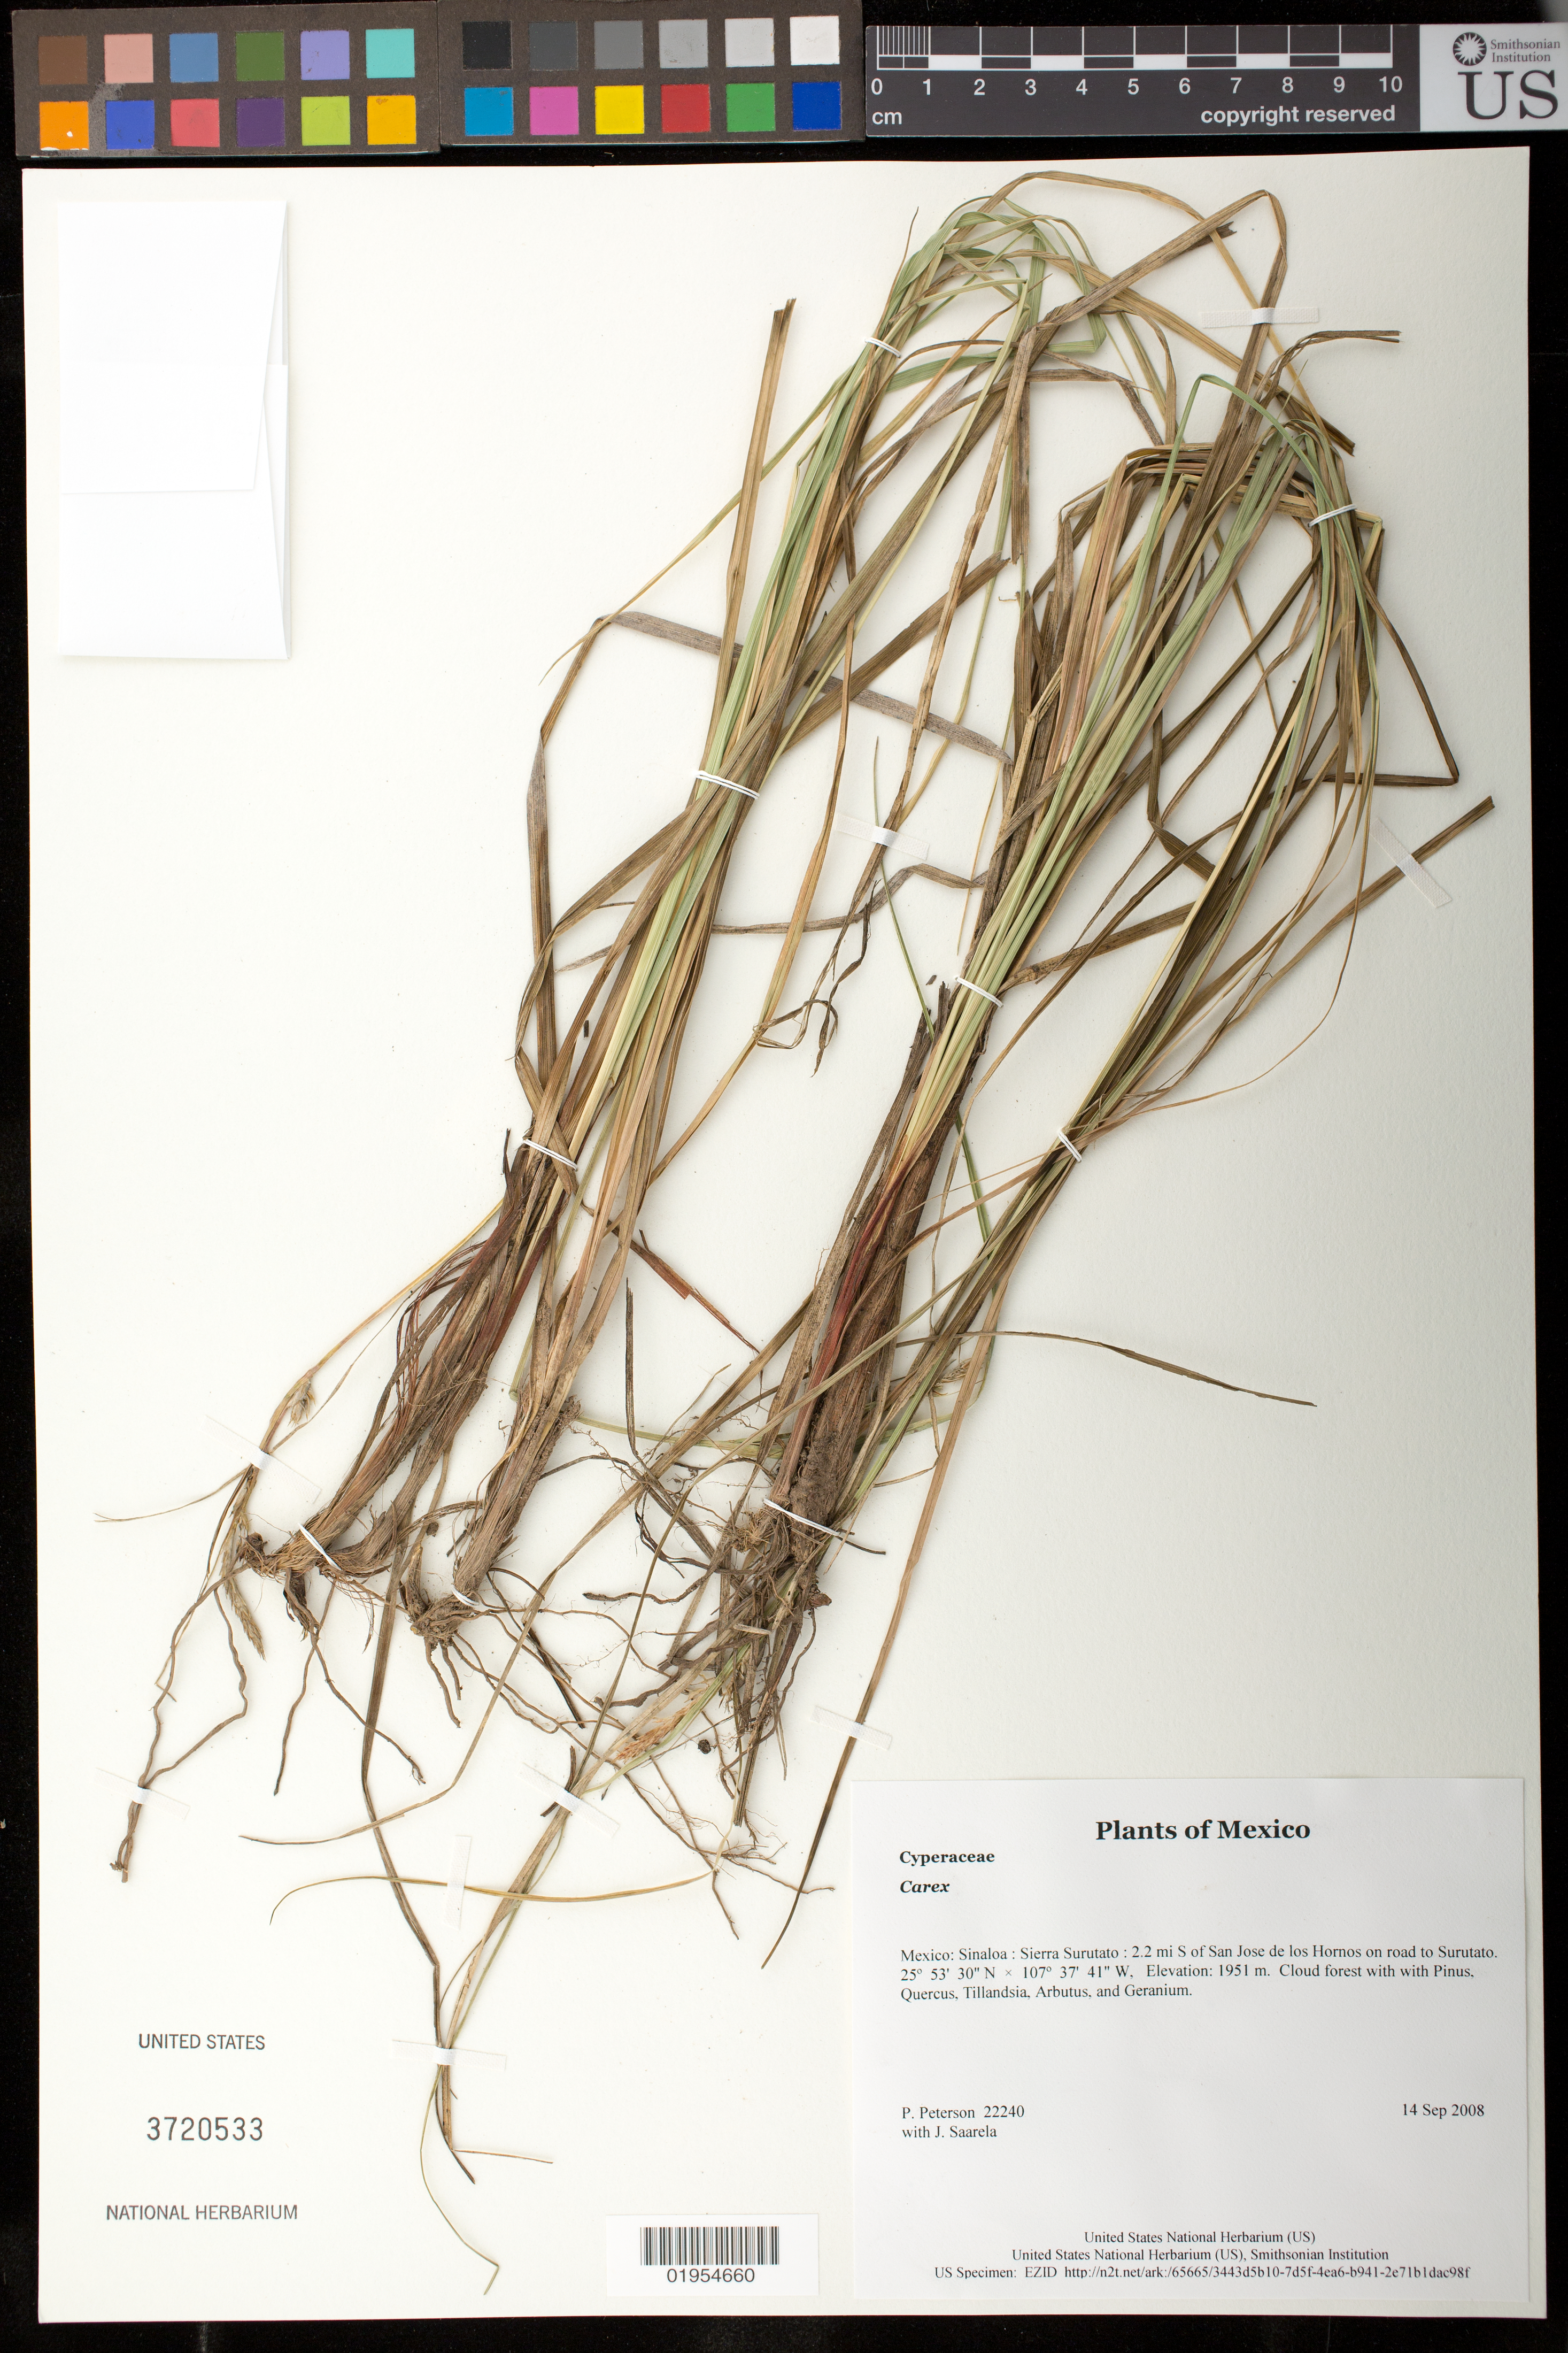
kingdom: Plantae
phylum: Tracheophyta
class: Liliopsida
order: Poales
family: Cyperaceae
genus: Carex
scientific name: Carex sp.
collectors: P. M. Peterson & J. Saarela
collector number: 22240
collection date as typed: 14 Sep 2008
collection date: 2008-09-14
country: Mexico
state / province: Sinaloa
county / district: Sierra Surutato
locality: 2.2 mi S of San Jose de los Hornos on road to Surutato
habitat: Cloud forest with with Pinus, Quercus, Tillandsia, Arbutus, and Geranium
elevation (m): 1951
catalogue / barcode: US 3720533